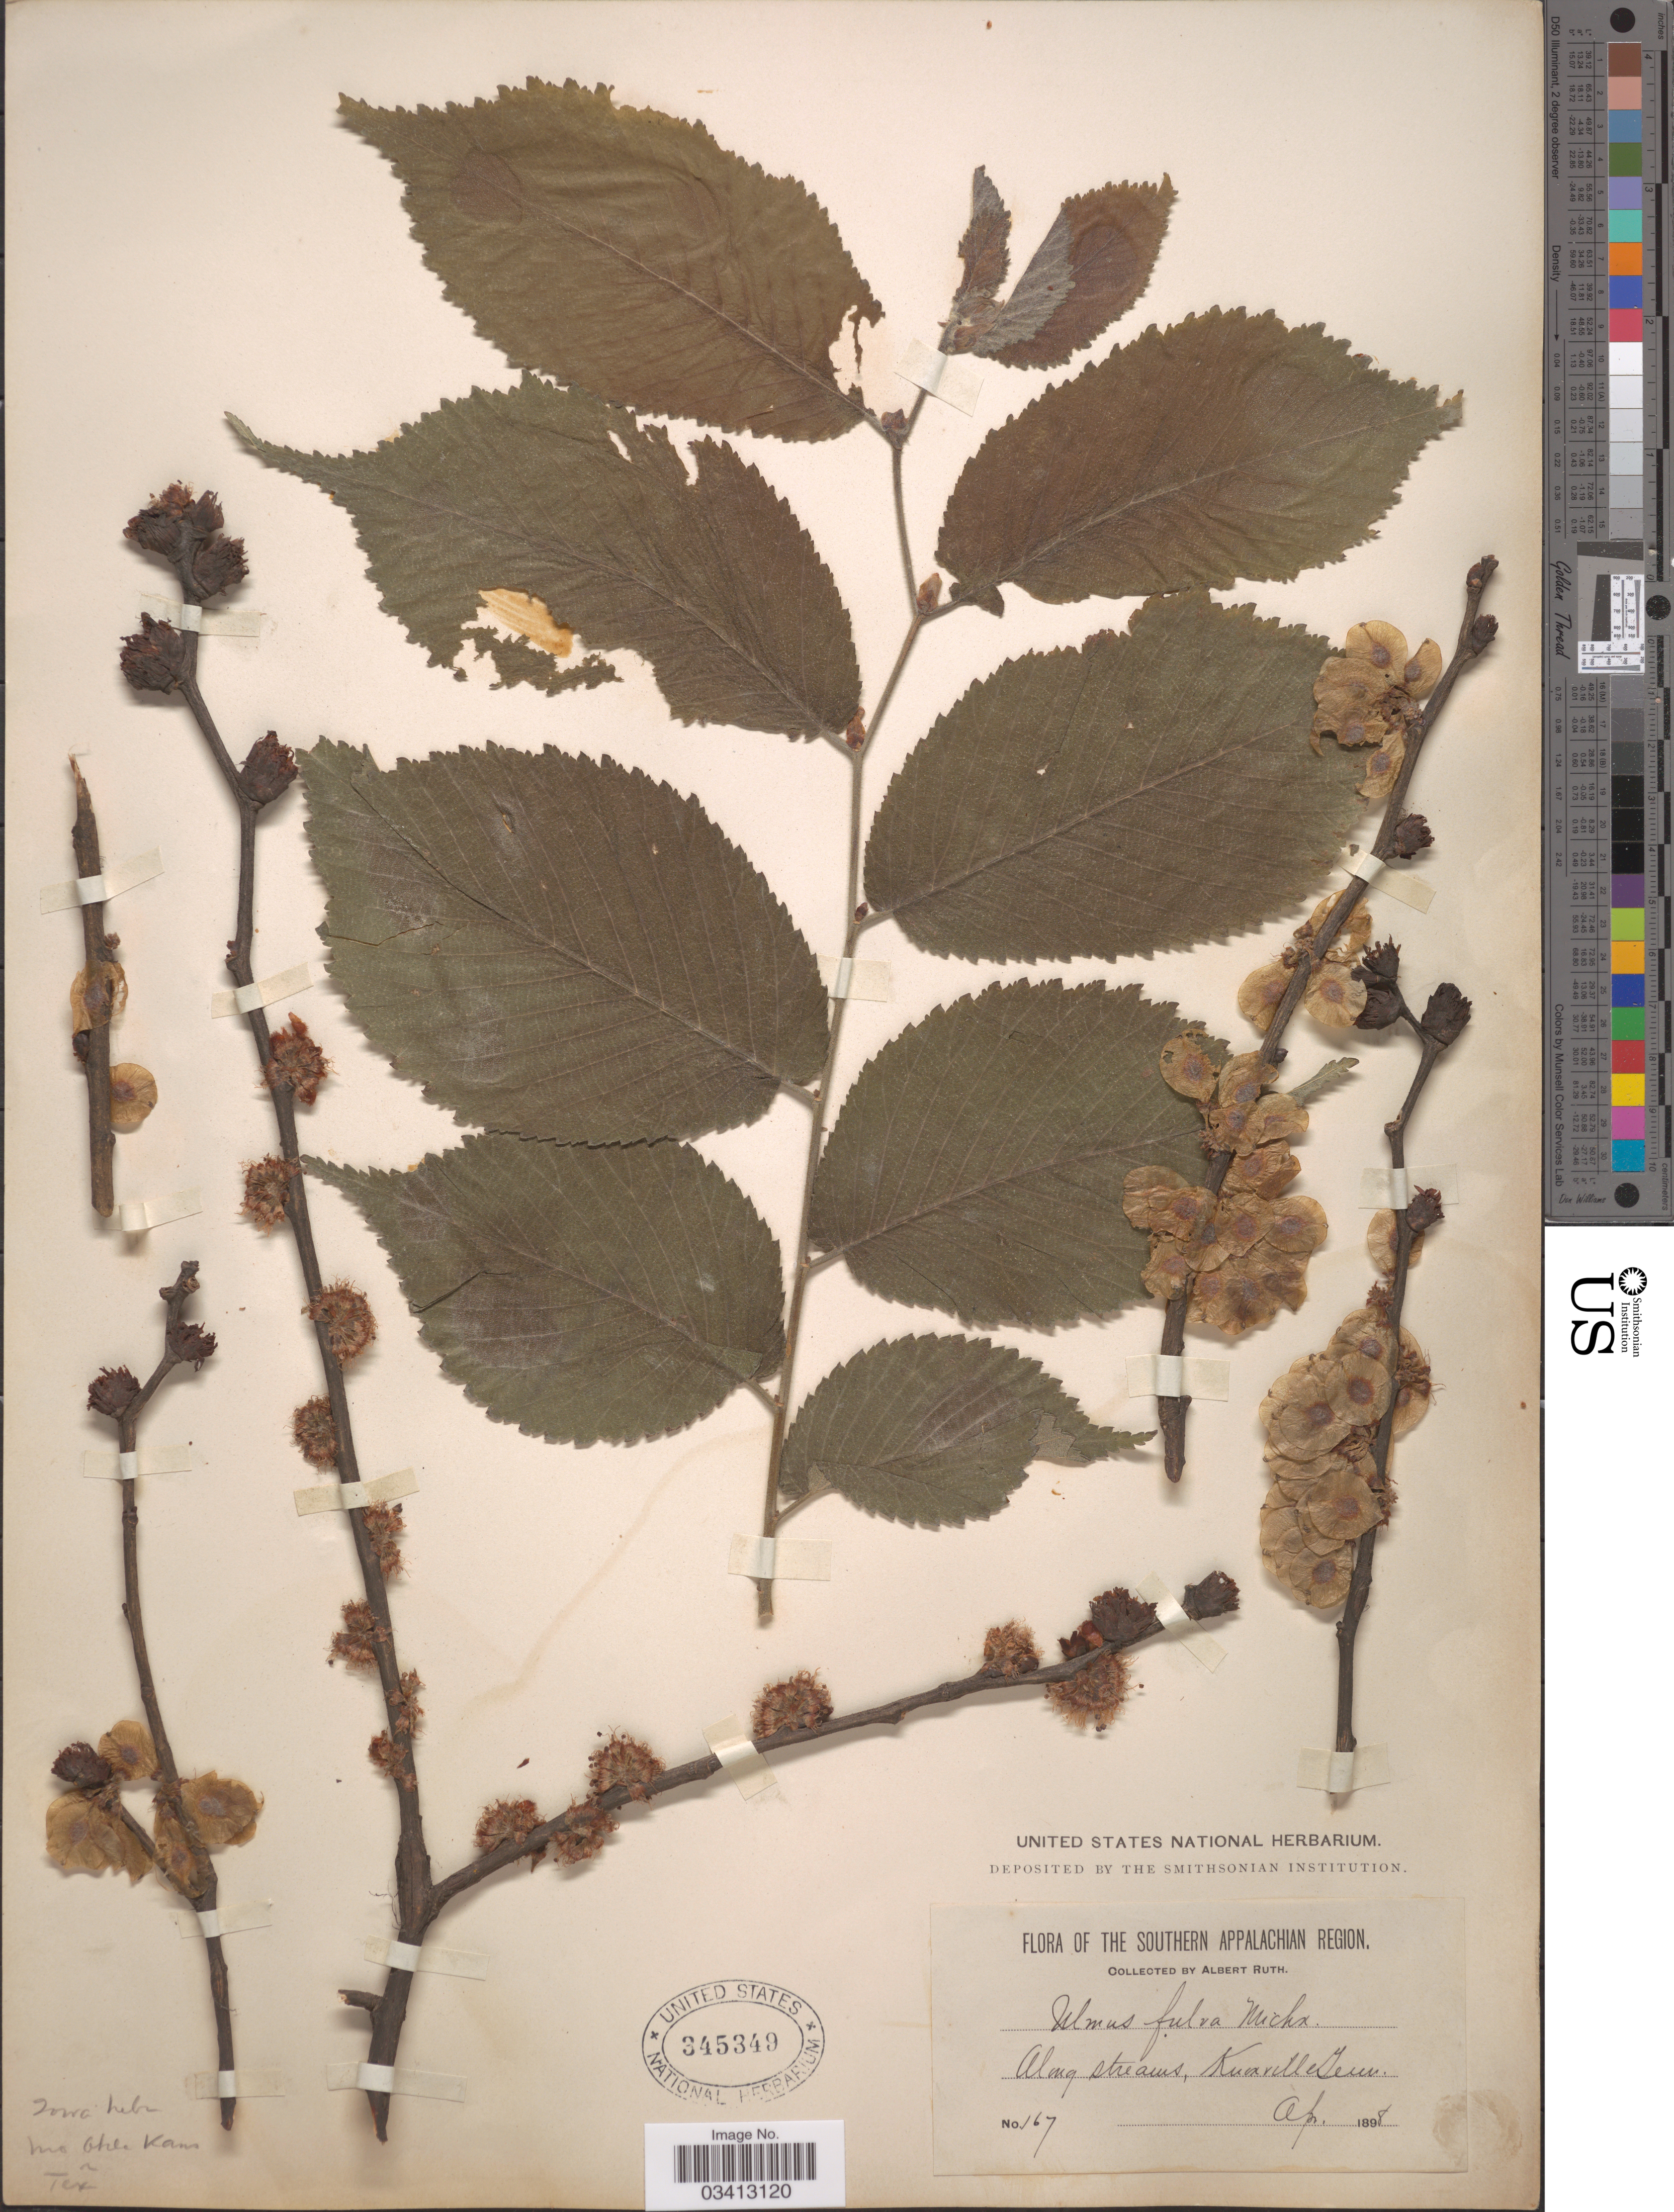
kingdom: Plantae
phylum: Tracheophyta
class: Magnoliopsida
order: Rosales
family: Ulmaceae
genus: Ulmus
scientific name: Ulmus rubra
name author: Muhl.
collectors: A. Ruth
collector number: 167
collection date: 1898-04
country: United States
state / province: Tennessee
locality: The Southern Appalachian Region. Along streams, Knoxville.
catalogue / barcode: US 345349